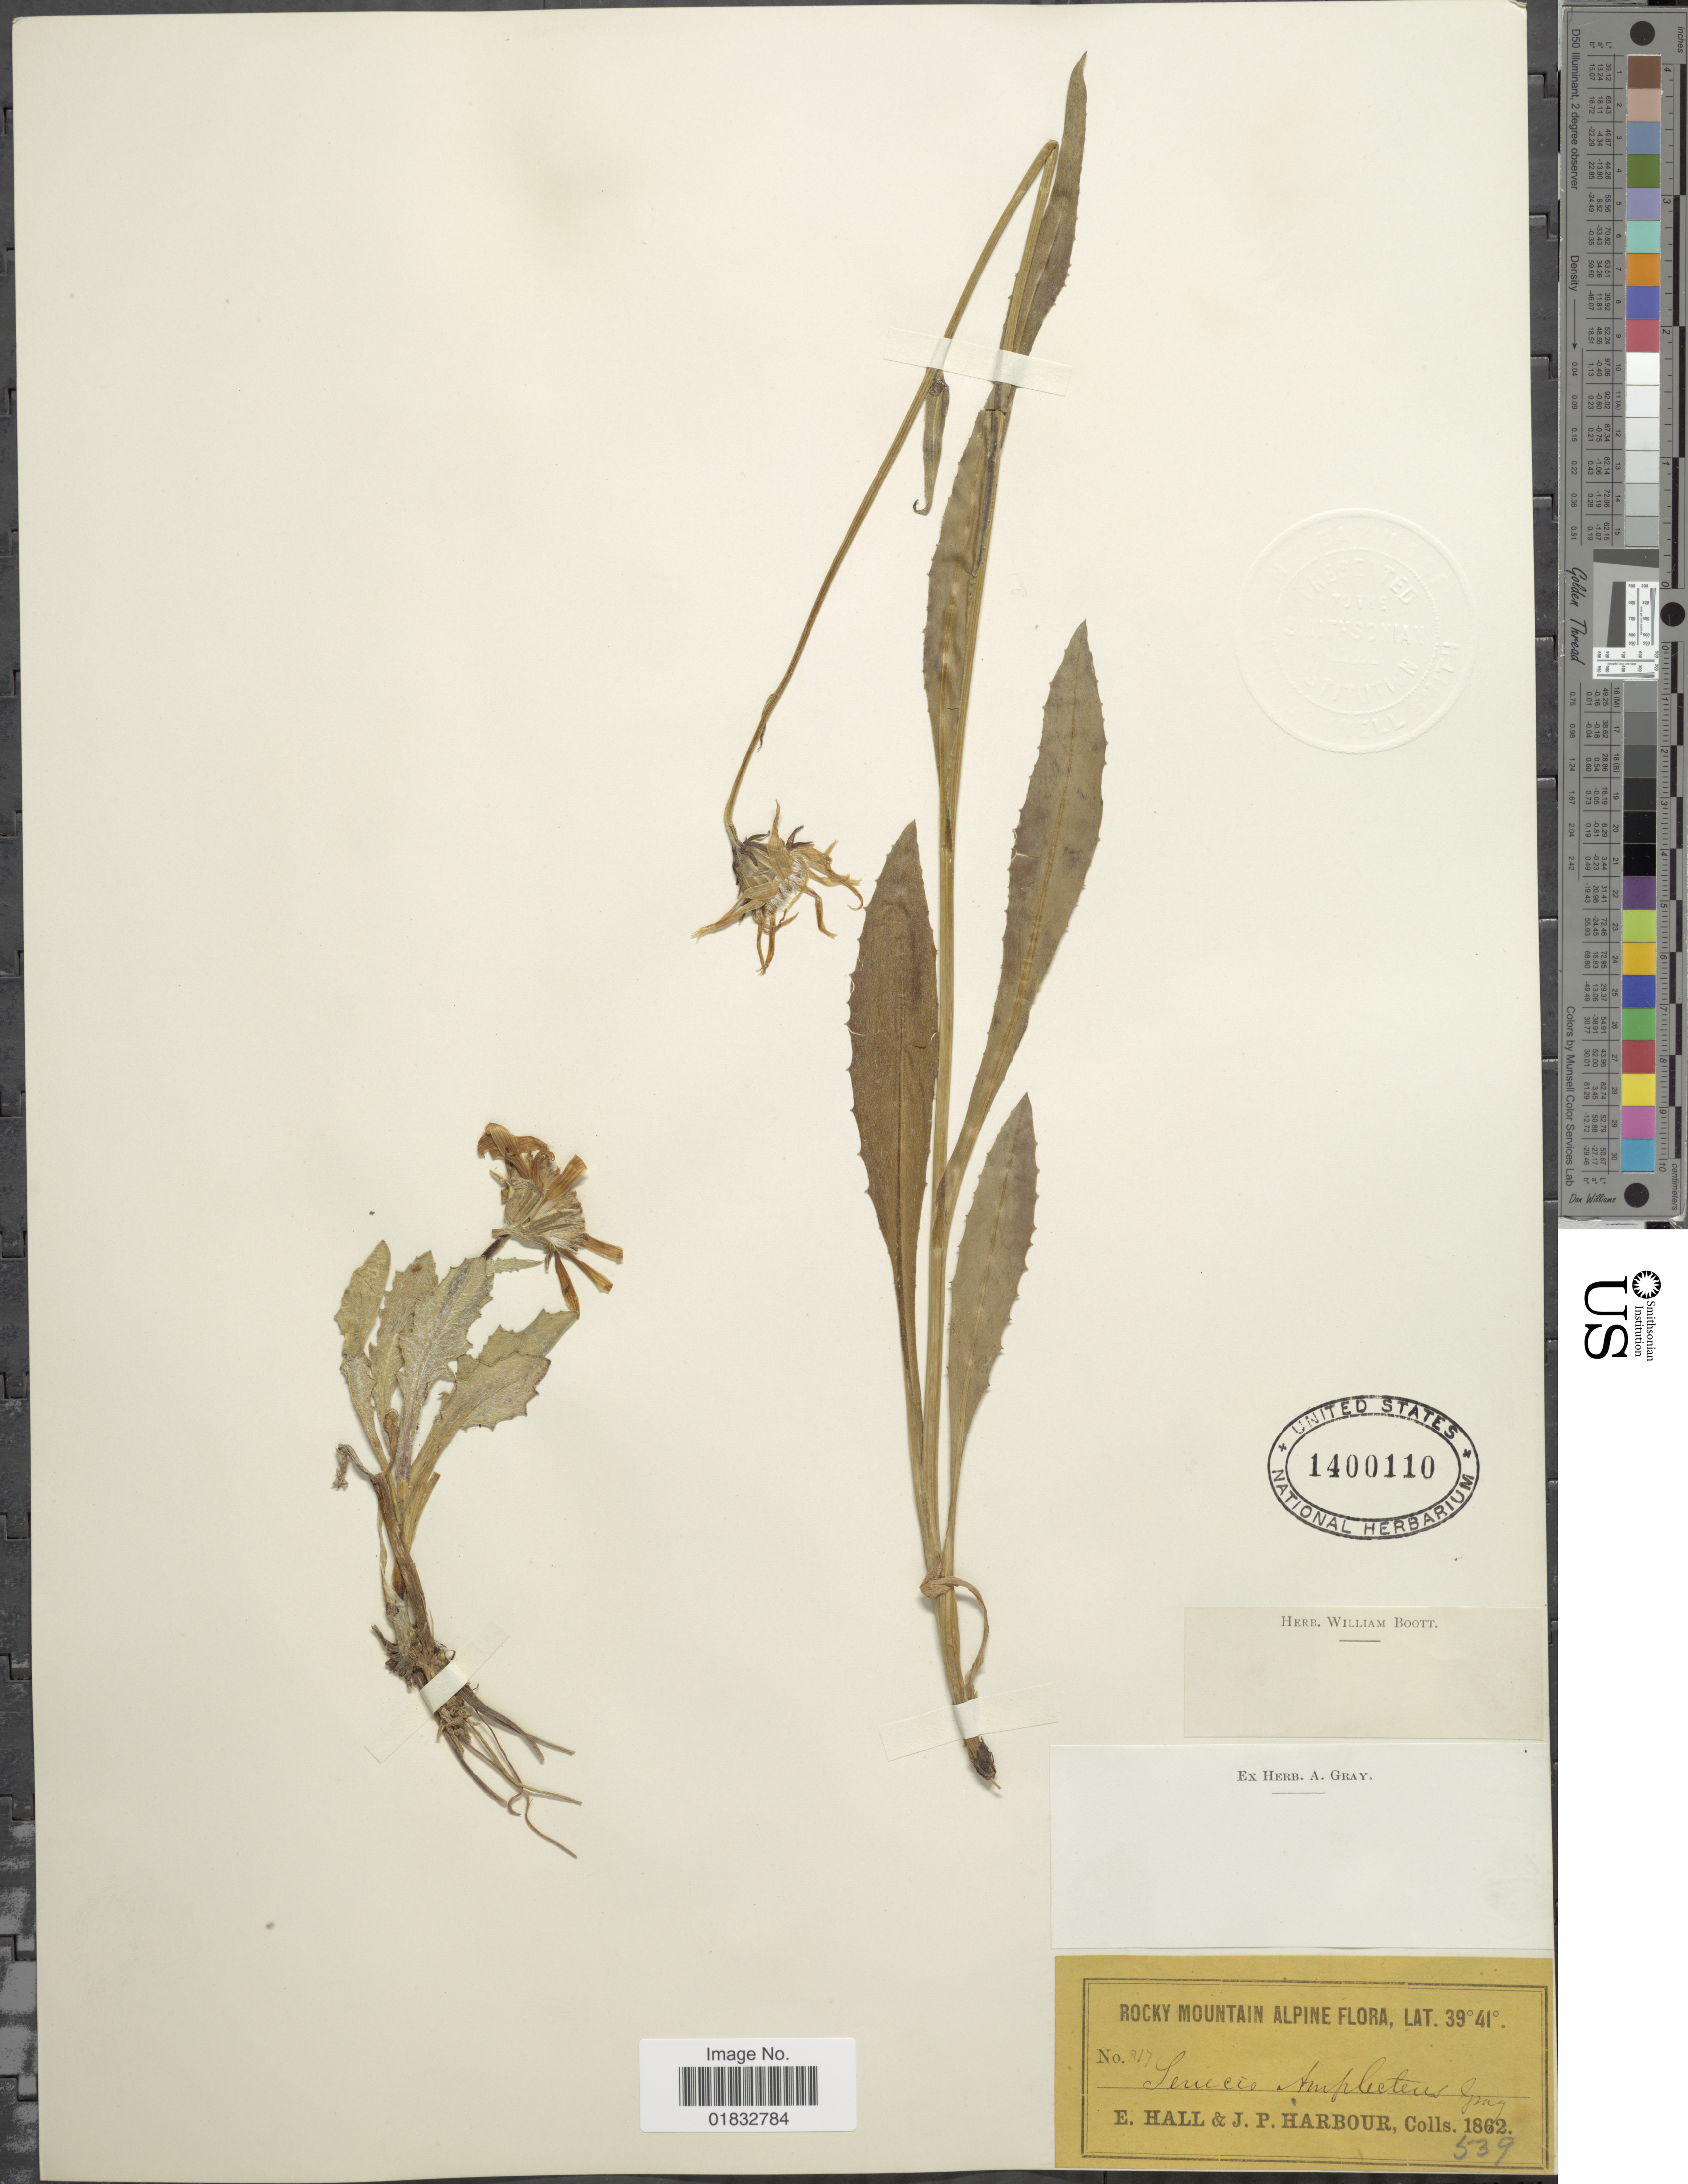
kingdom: Plantae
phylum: Tracheophyta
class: Magnoliopsida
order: Asterales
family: Asteraceae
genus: Senecio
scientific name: Senecio amplectens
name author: A. Gray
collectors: E. Hall & J. Harbour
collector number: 317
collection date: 1862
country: United States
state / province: Colorado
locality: Rocky Mtns. Alpine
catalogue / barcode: US 1400110